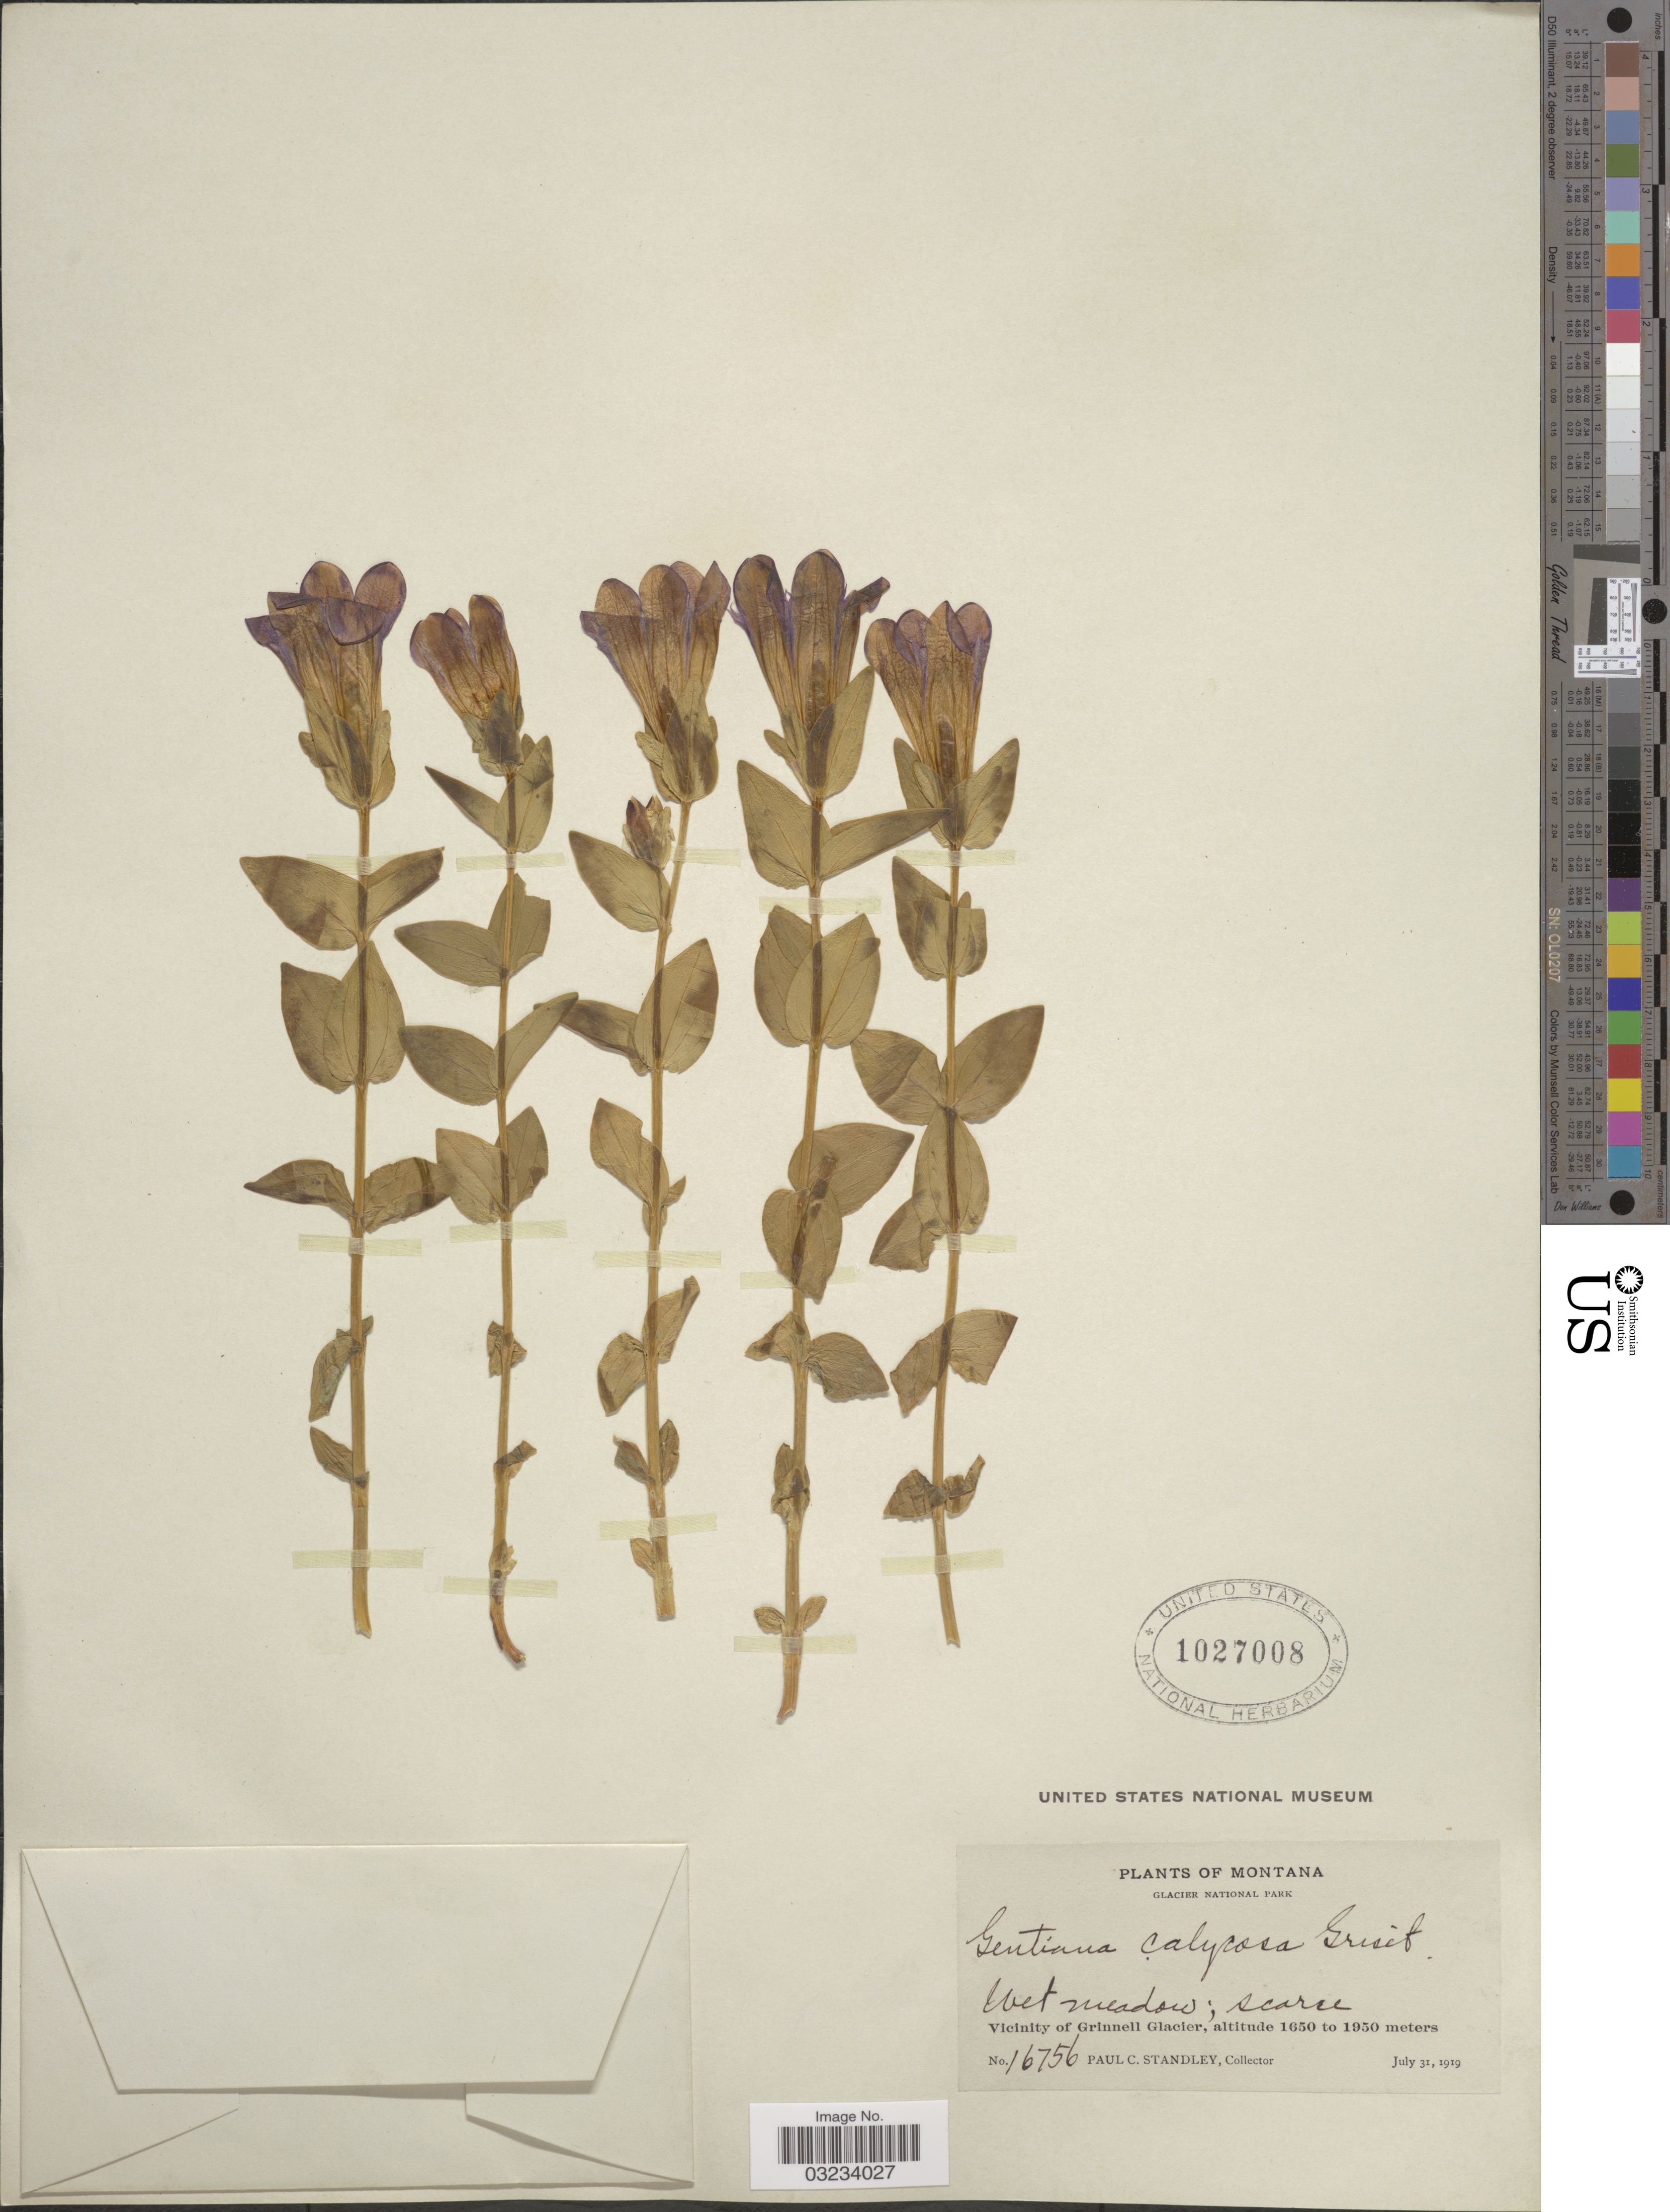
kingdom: Plantae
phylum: Tracheophyta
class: Magnoliopsida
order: Gentianales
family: Gentianaceae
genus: Gentiana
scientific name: Gentiana calycosa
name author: Griseb.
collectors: P. C. Standley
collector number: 16756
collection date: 1919-07-31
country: United States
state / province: Montana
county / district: Glacier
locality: Glacier National Park, Vicinity of Grinnell Glacier.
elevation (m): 1650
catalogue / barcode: US 1027008